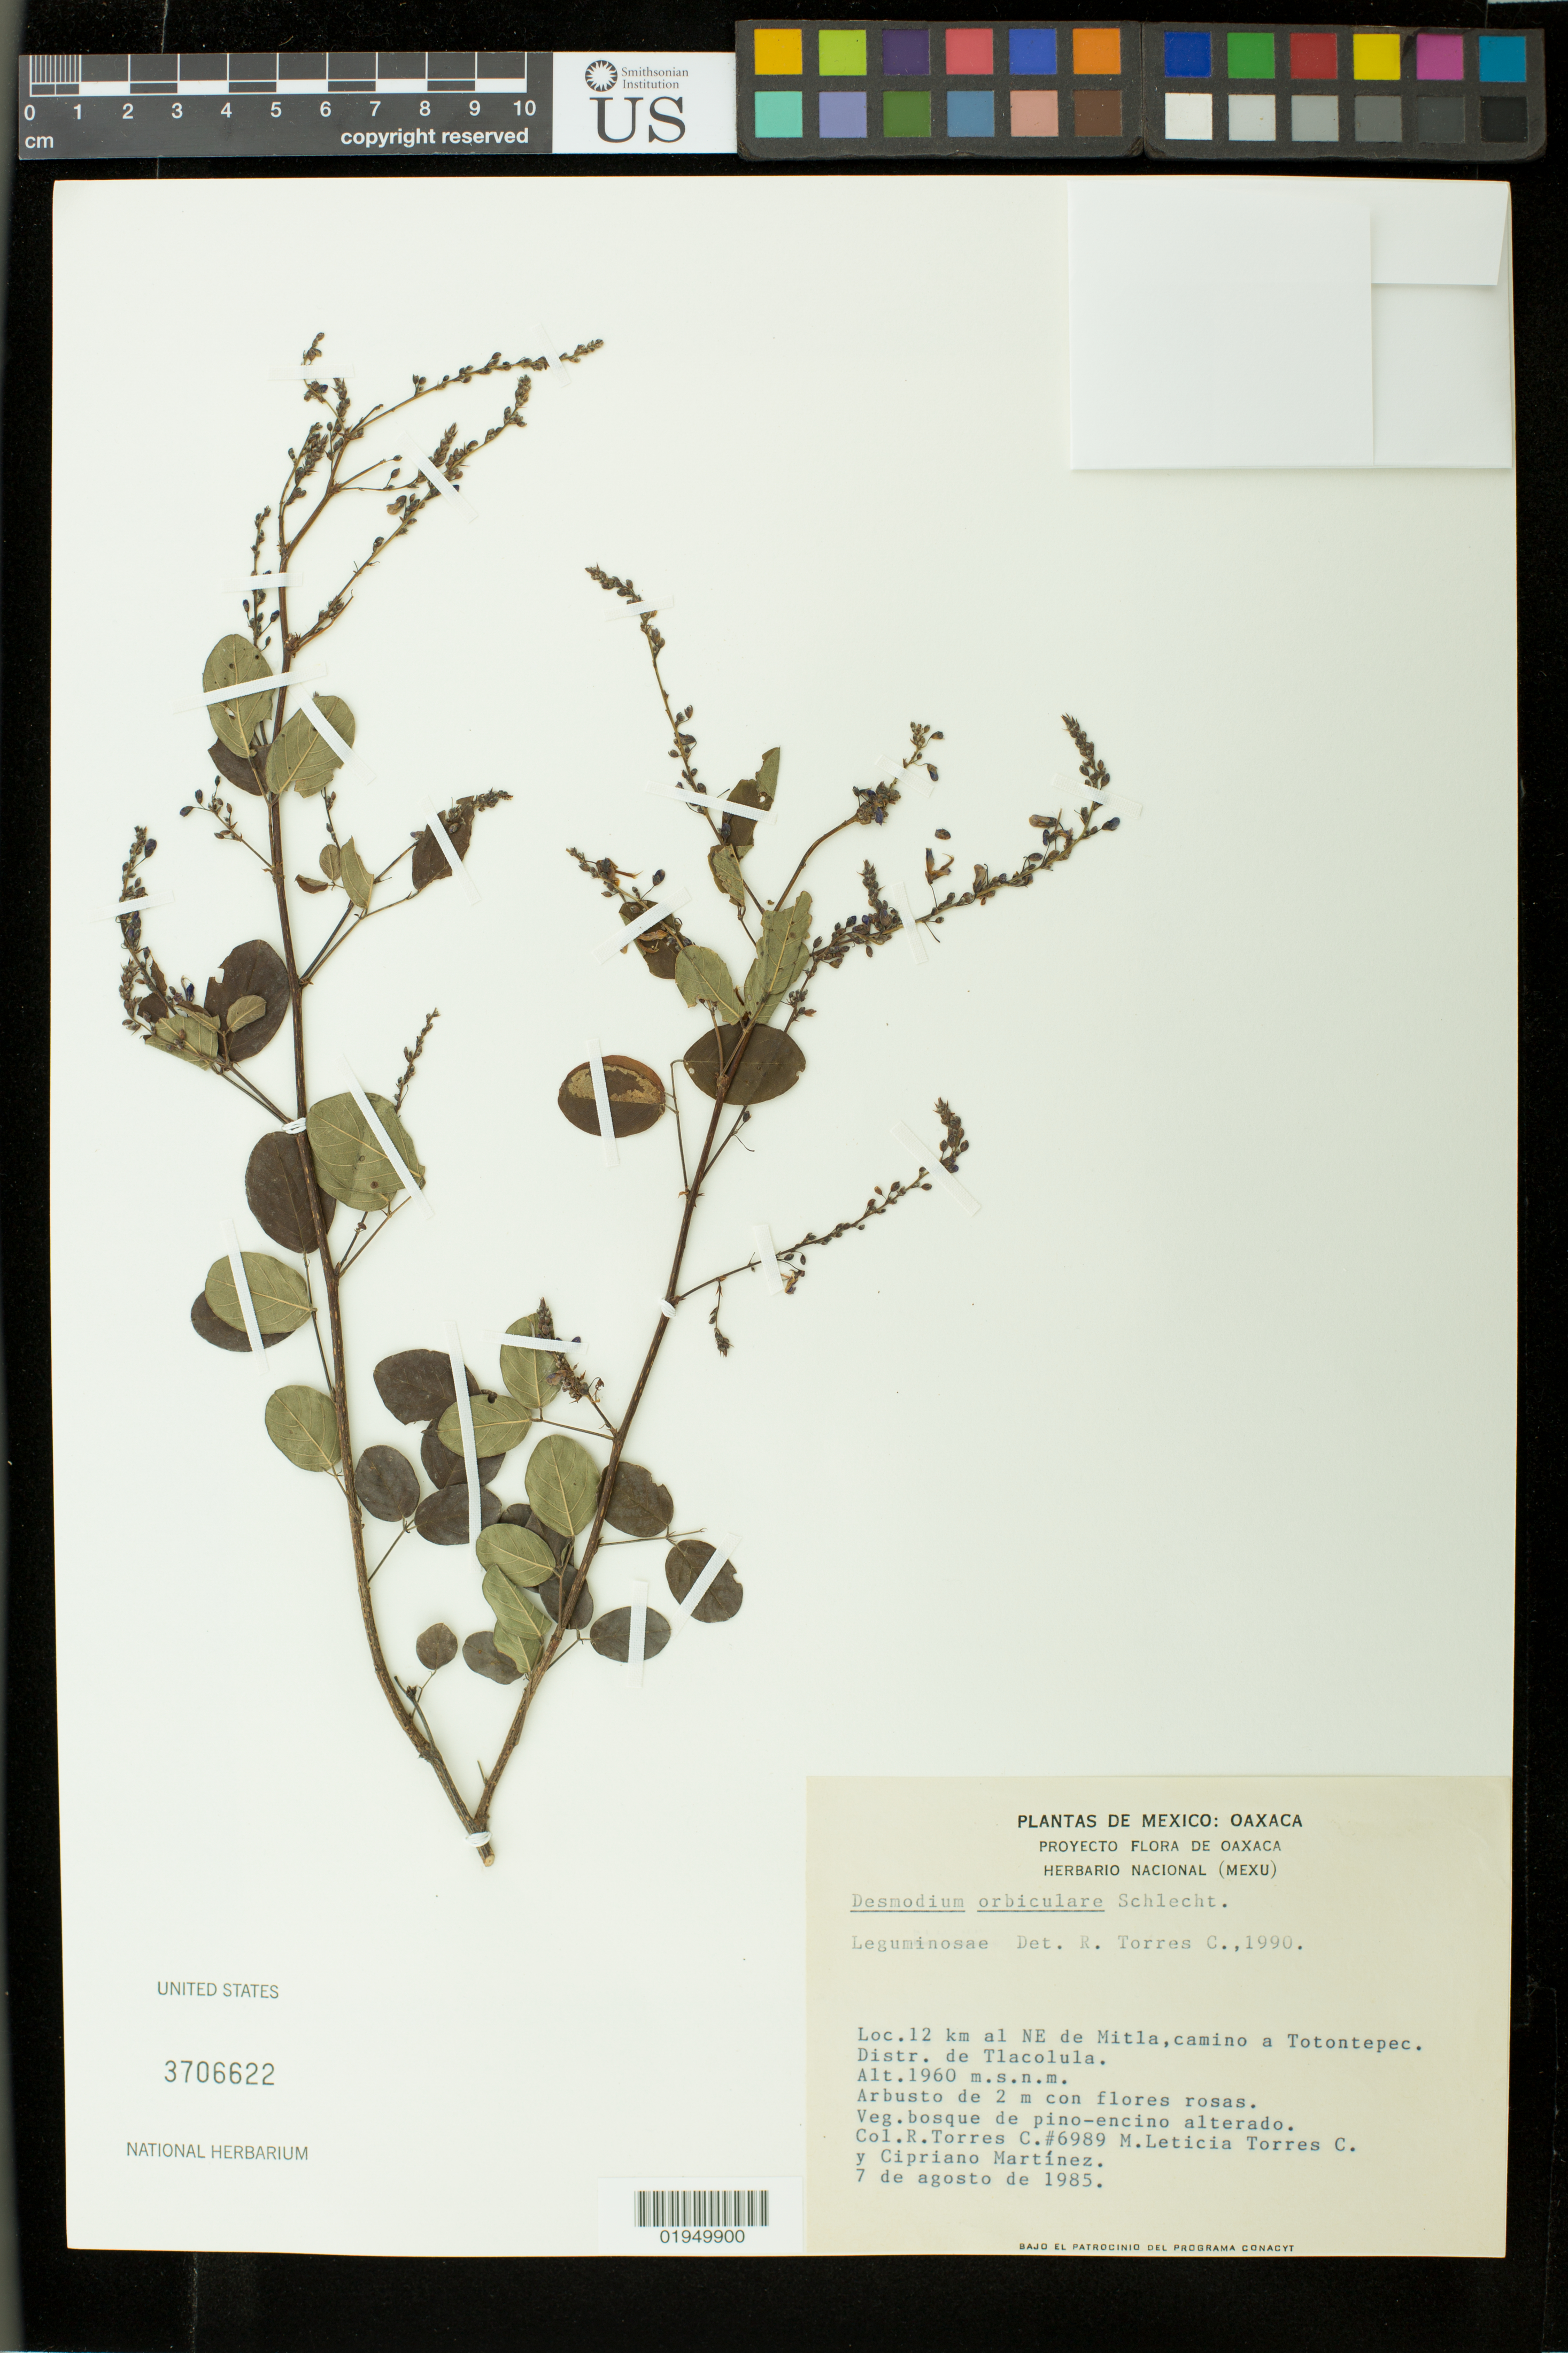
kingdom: Plantae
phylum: Tracheophyta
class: Magnoliopsida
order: Fabales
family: Fabaceae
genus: Desmodium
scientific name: Desmodium orbiculare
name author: Schltdl.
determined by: Torres C., Rafael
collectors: R. Torres C., M. Torres C. & C. Martínez R.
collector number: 6989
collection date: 1985-08-07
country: Mexico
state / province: Oaxaca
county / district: Tlacolula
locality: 12 km al NE de Mitla, camino a Totontepec.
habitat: Bosque de pino-encino alterado.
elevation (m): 1960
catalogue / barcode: US 3706622